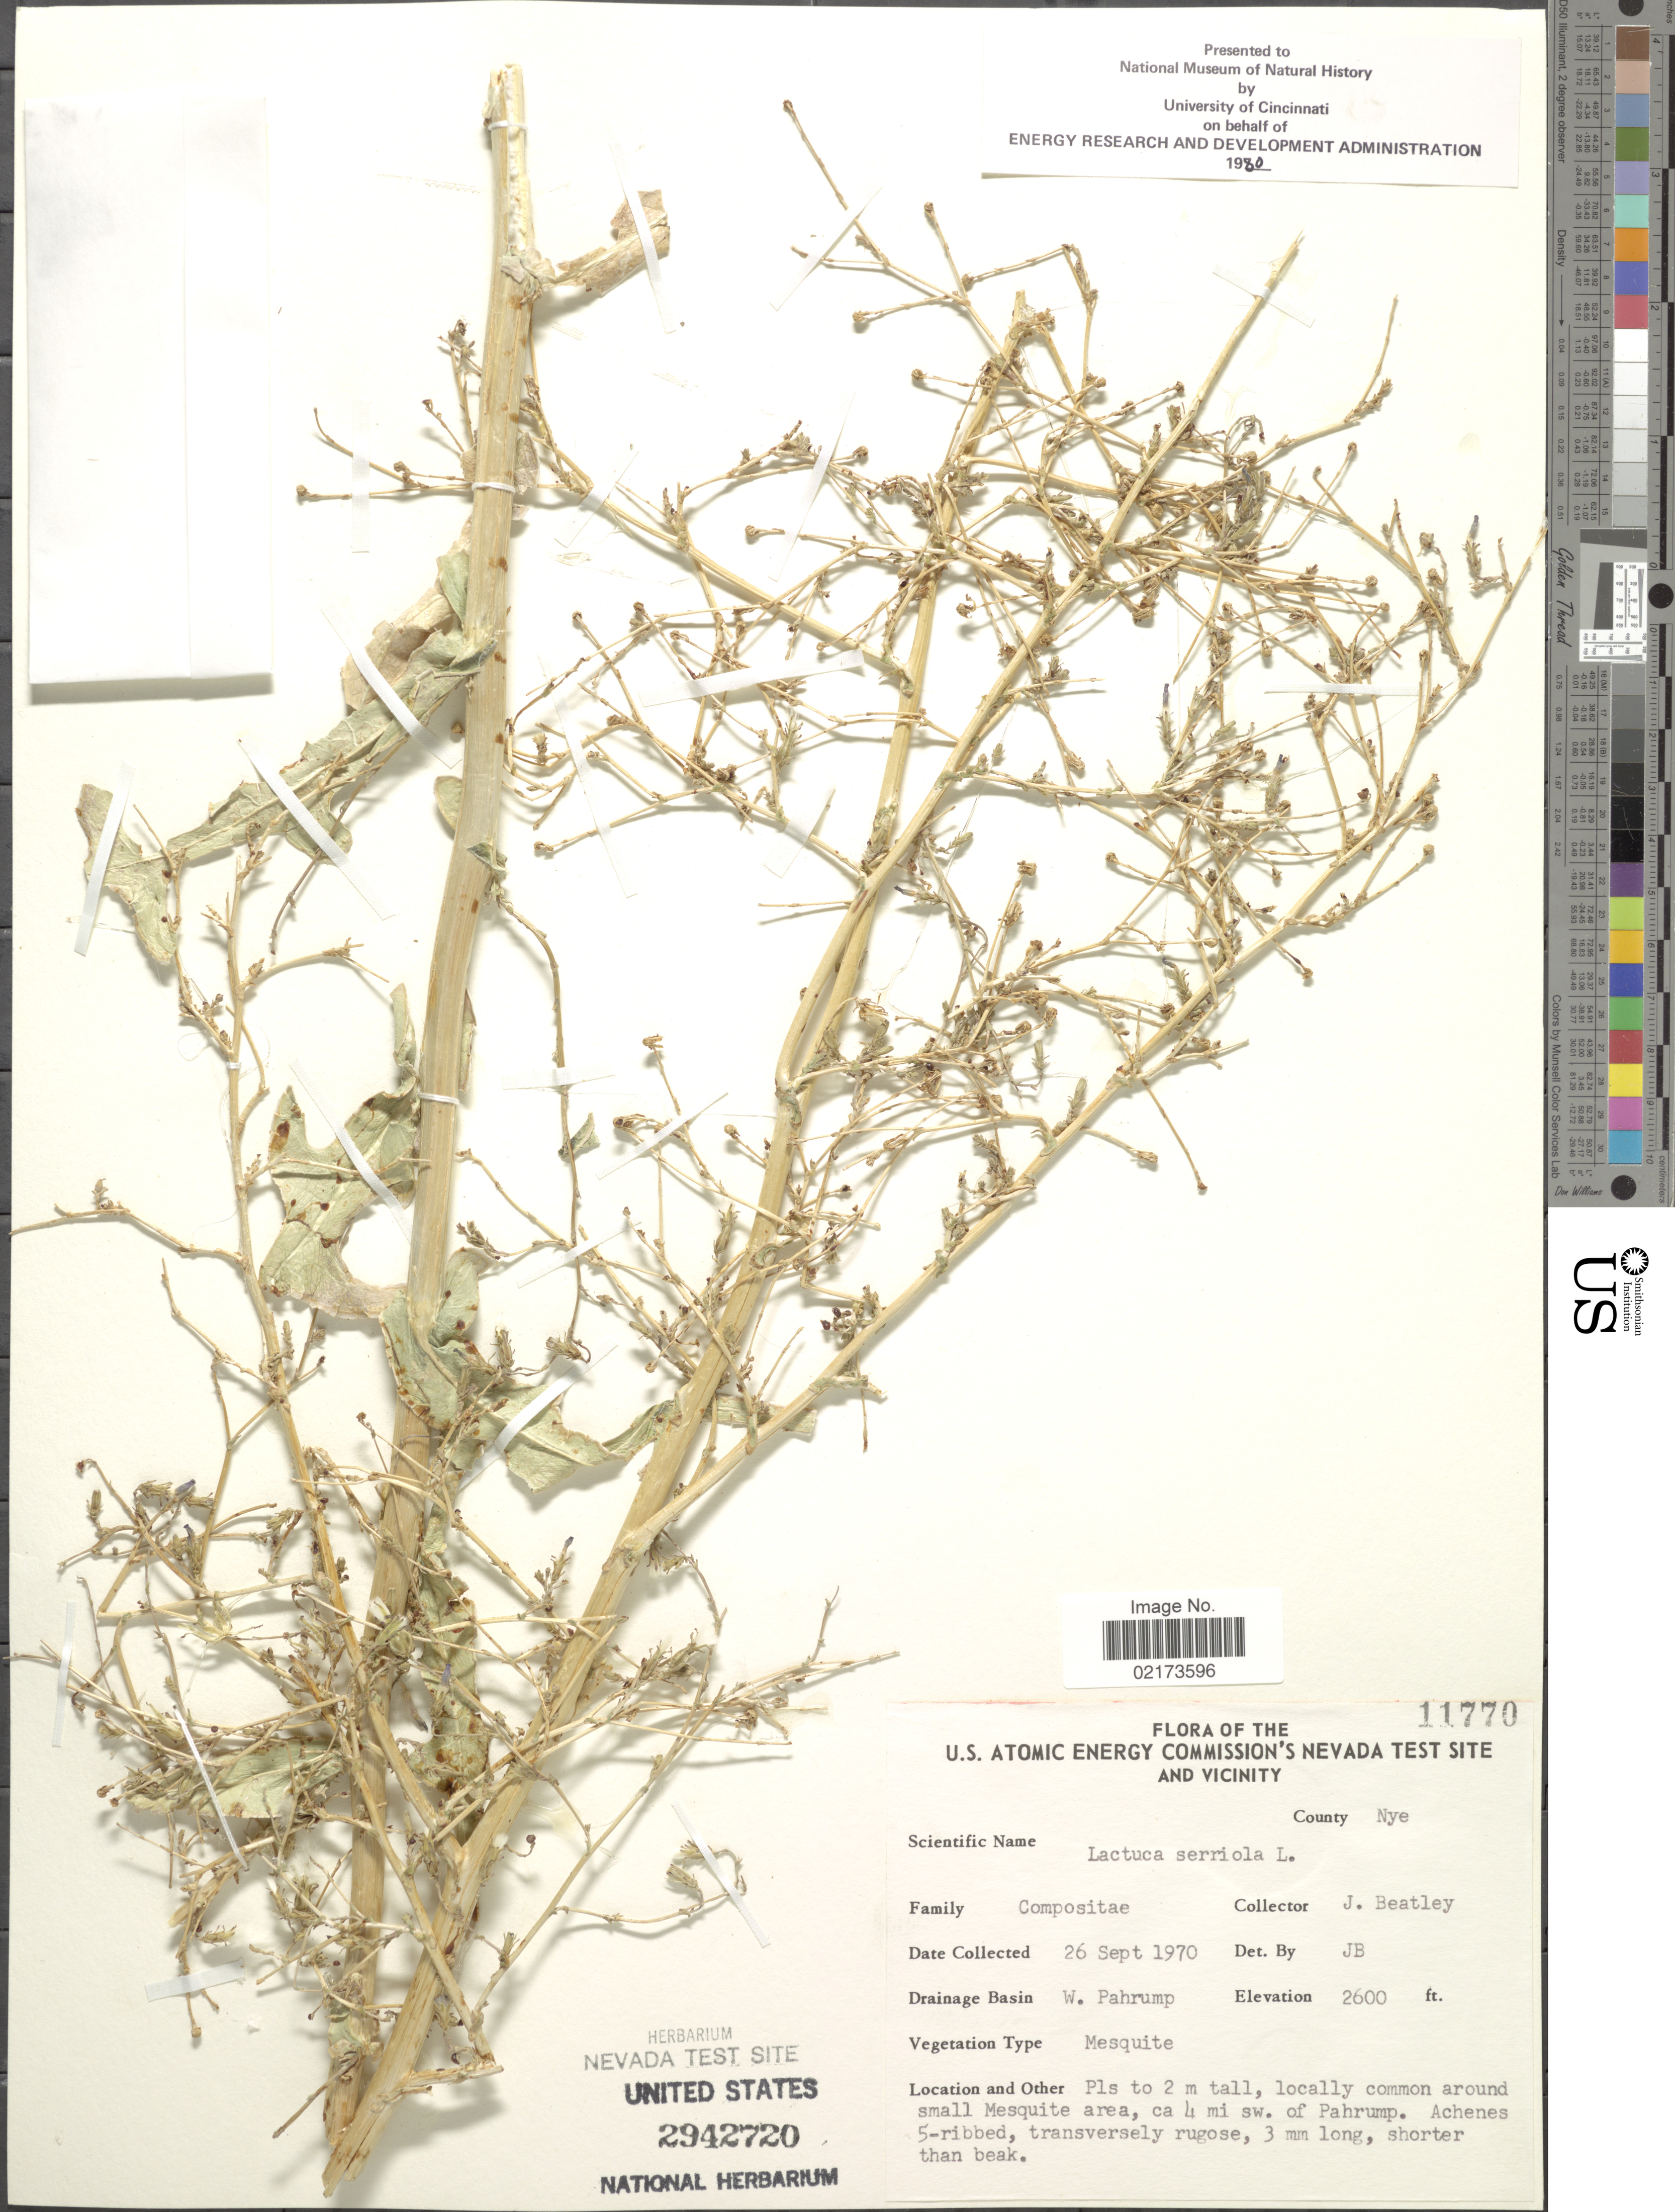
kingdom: Plantae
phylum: Tracheophyta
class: Magnoliopsida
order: Asterales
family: Asteraceae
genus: Lactuca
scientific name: Lactuca serriola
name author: L.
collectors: J. C. Beatley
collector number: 11770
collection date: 1970-09-26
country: United States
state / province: Nevada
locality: U. S. Atomic Energy Commission's Nevada Test Site and Vicinity, County Nye, W. Pahrump, small Mesquite area, ca 4 mi sw. of Pahrump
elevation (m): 792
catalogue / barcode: US 2942720